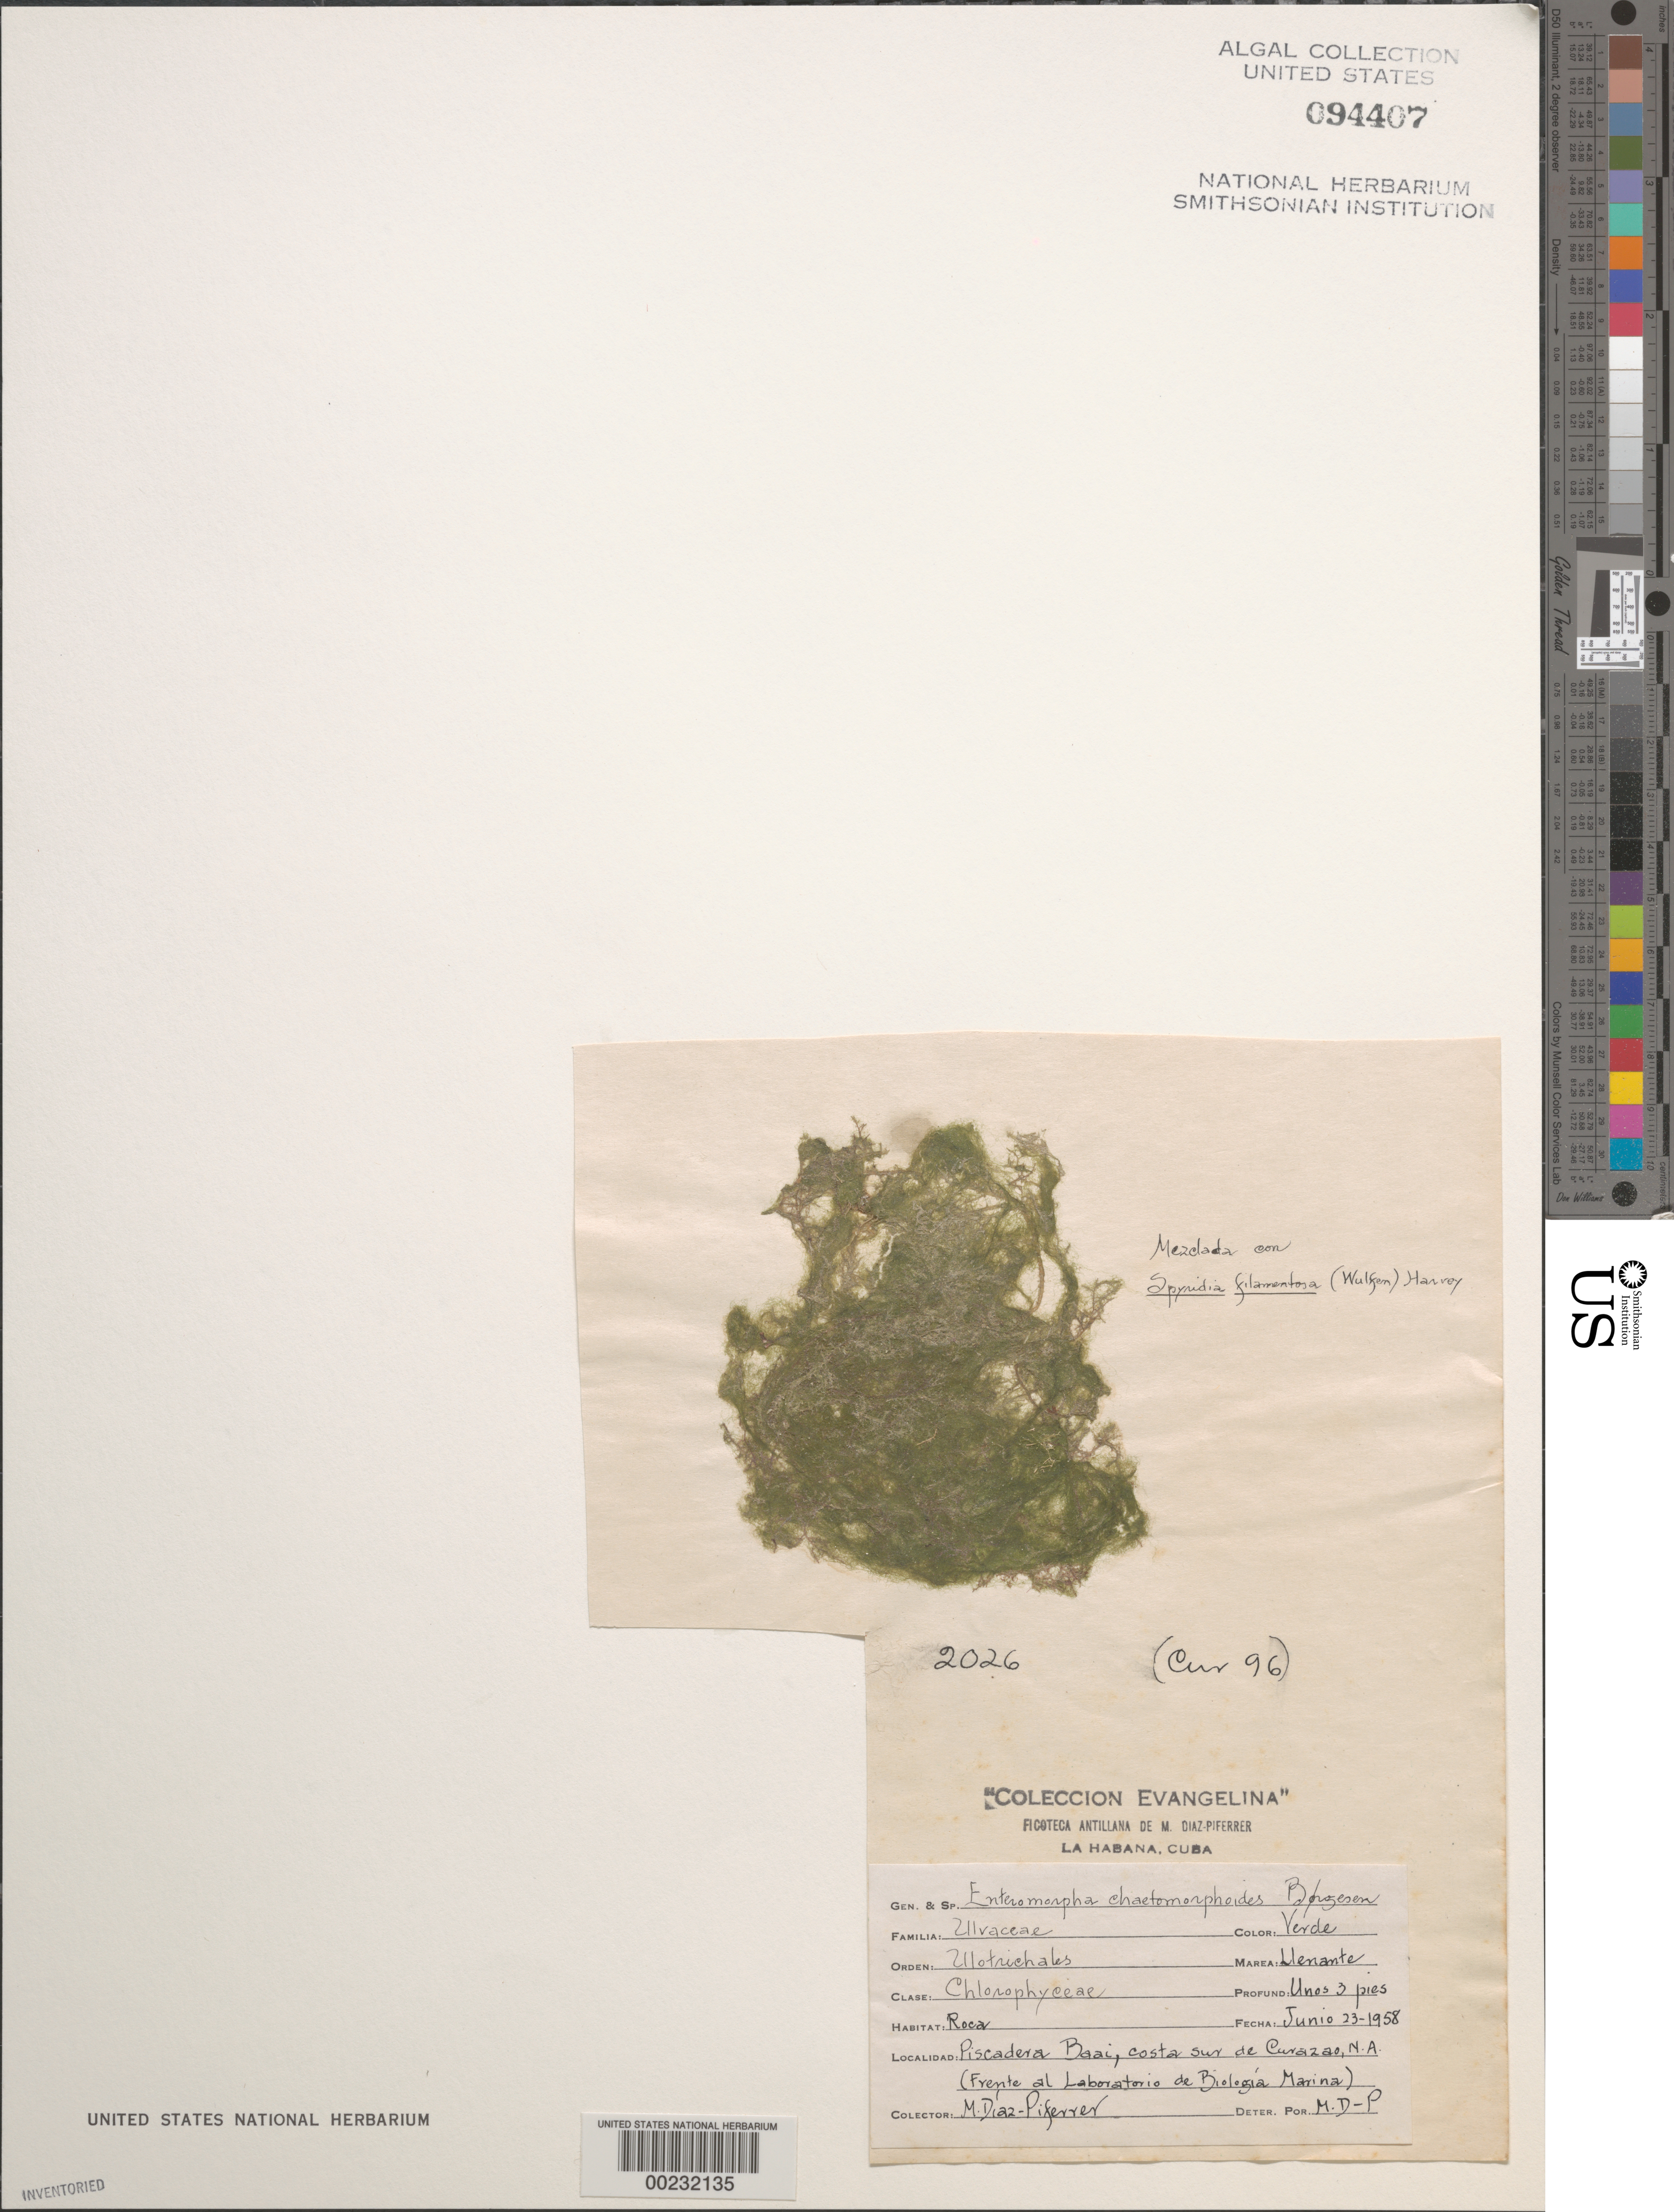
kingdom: Plantae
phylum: Chlorophyta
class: Ulvophyceae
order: Ulvales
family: Ulvaceae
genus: Ulva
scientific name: Ulva chaetomorphoides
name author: (Børgesen) H.S. Hayden et al.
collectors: M. Diaz-Piferrer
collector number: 2026 & CUR. 96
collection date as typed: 23 Jun 1958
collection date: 1958-06-23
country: Curaçao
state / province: ABC Islands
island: Curaçao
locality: Piscadera Bay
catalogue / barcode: US 94407